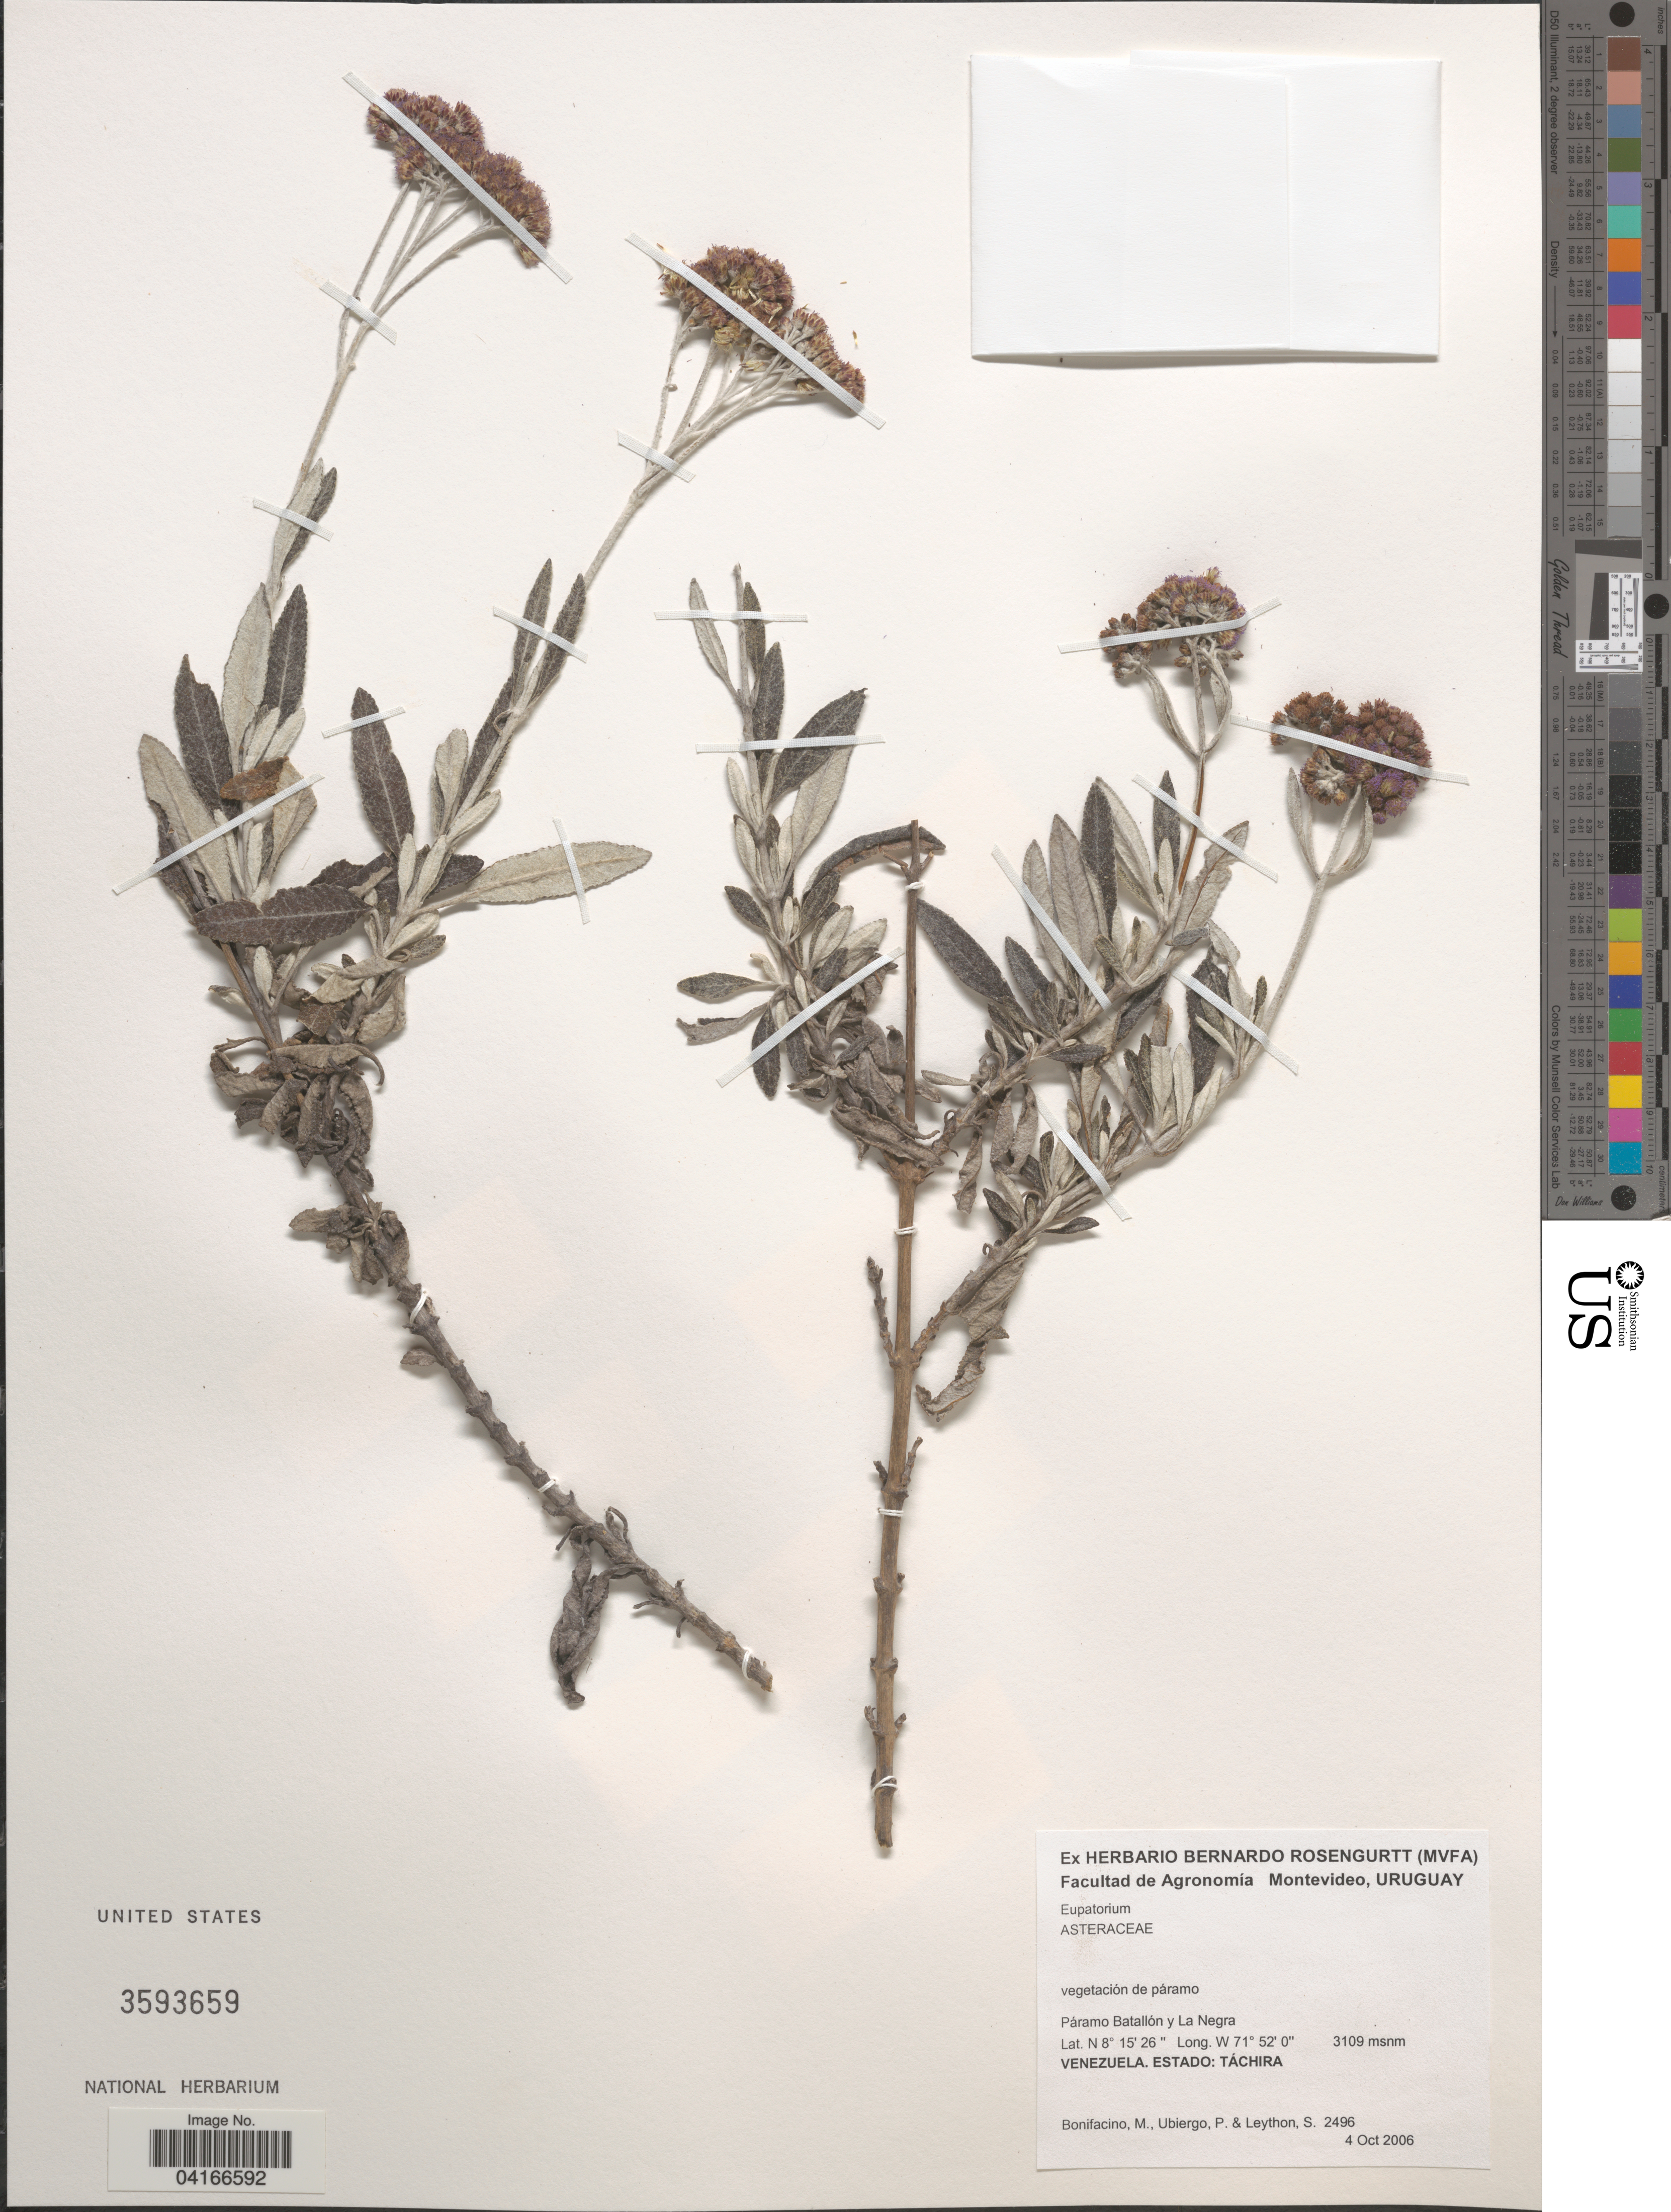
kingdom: Plantae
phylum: Tracheophyta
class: Magnoliopsida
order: Asterales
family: Asteraceae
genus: Eupatorium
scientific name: Eupatorium sp.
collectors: M. Bonifacino, P. Ubiergo & S. Leython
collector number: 2496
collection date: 2006-10-04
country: Venezuela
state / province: Tachira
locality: Páramo Batallón y La Negra.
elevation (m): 3109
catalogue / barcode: US 3593659